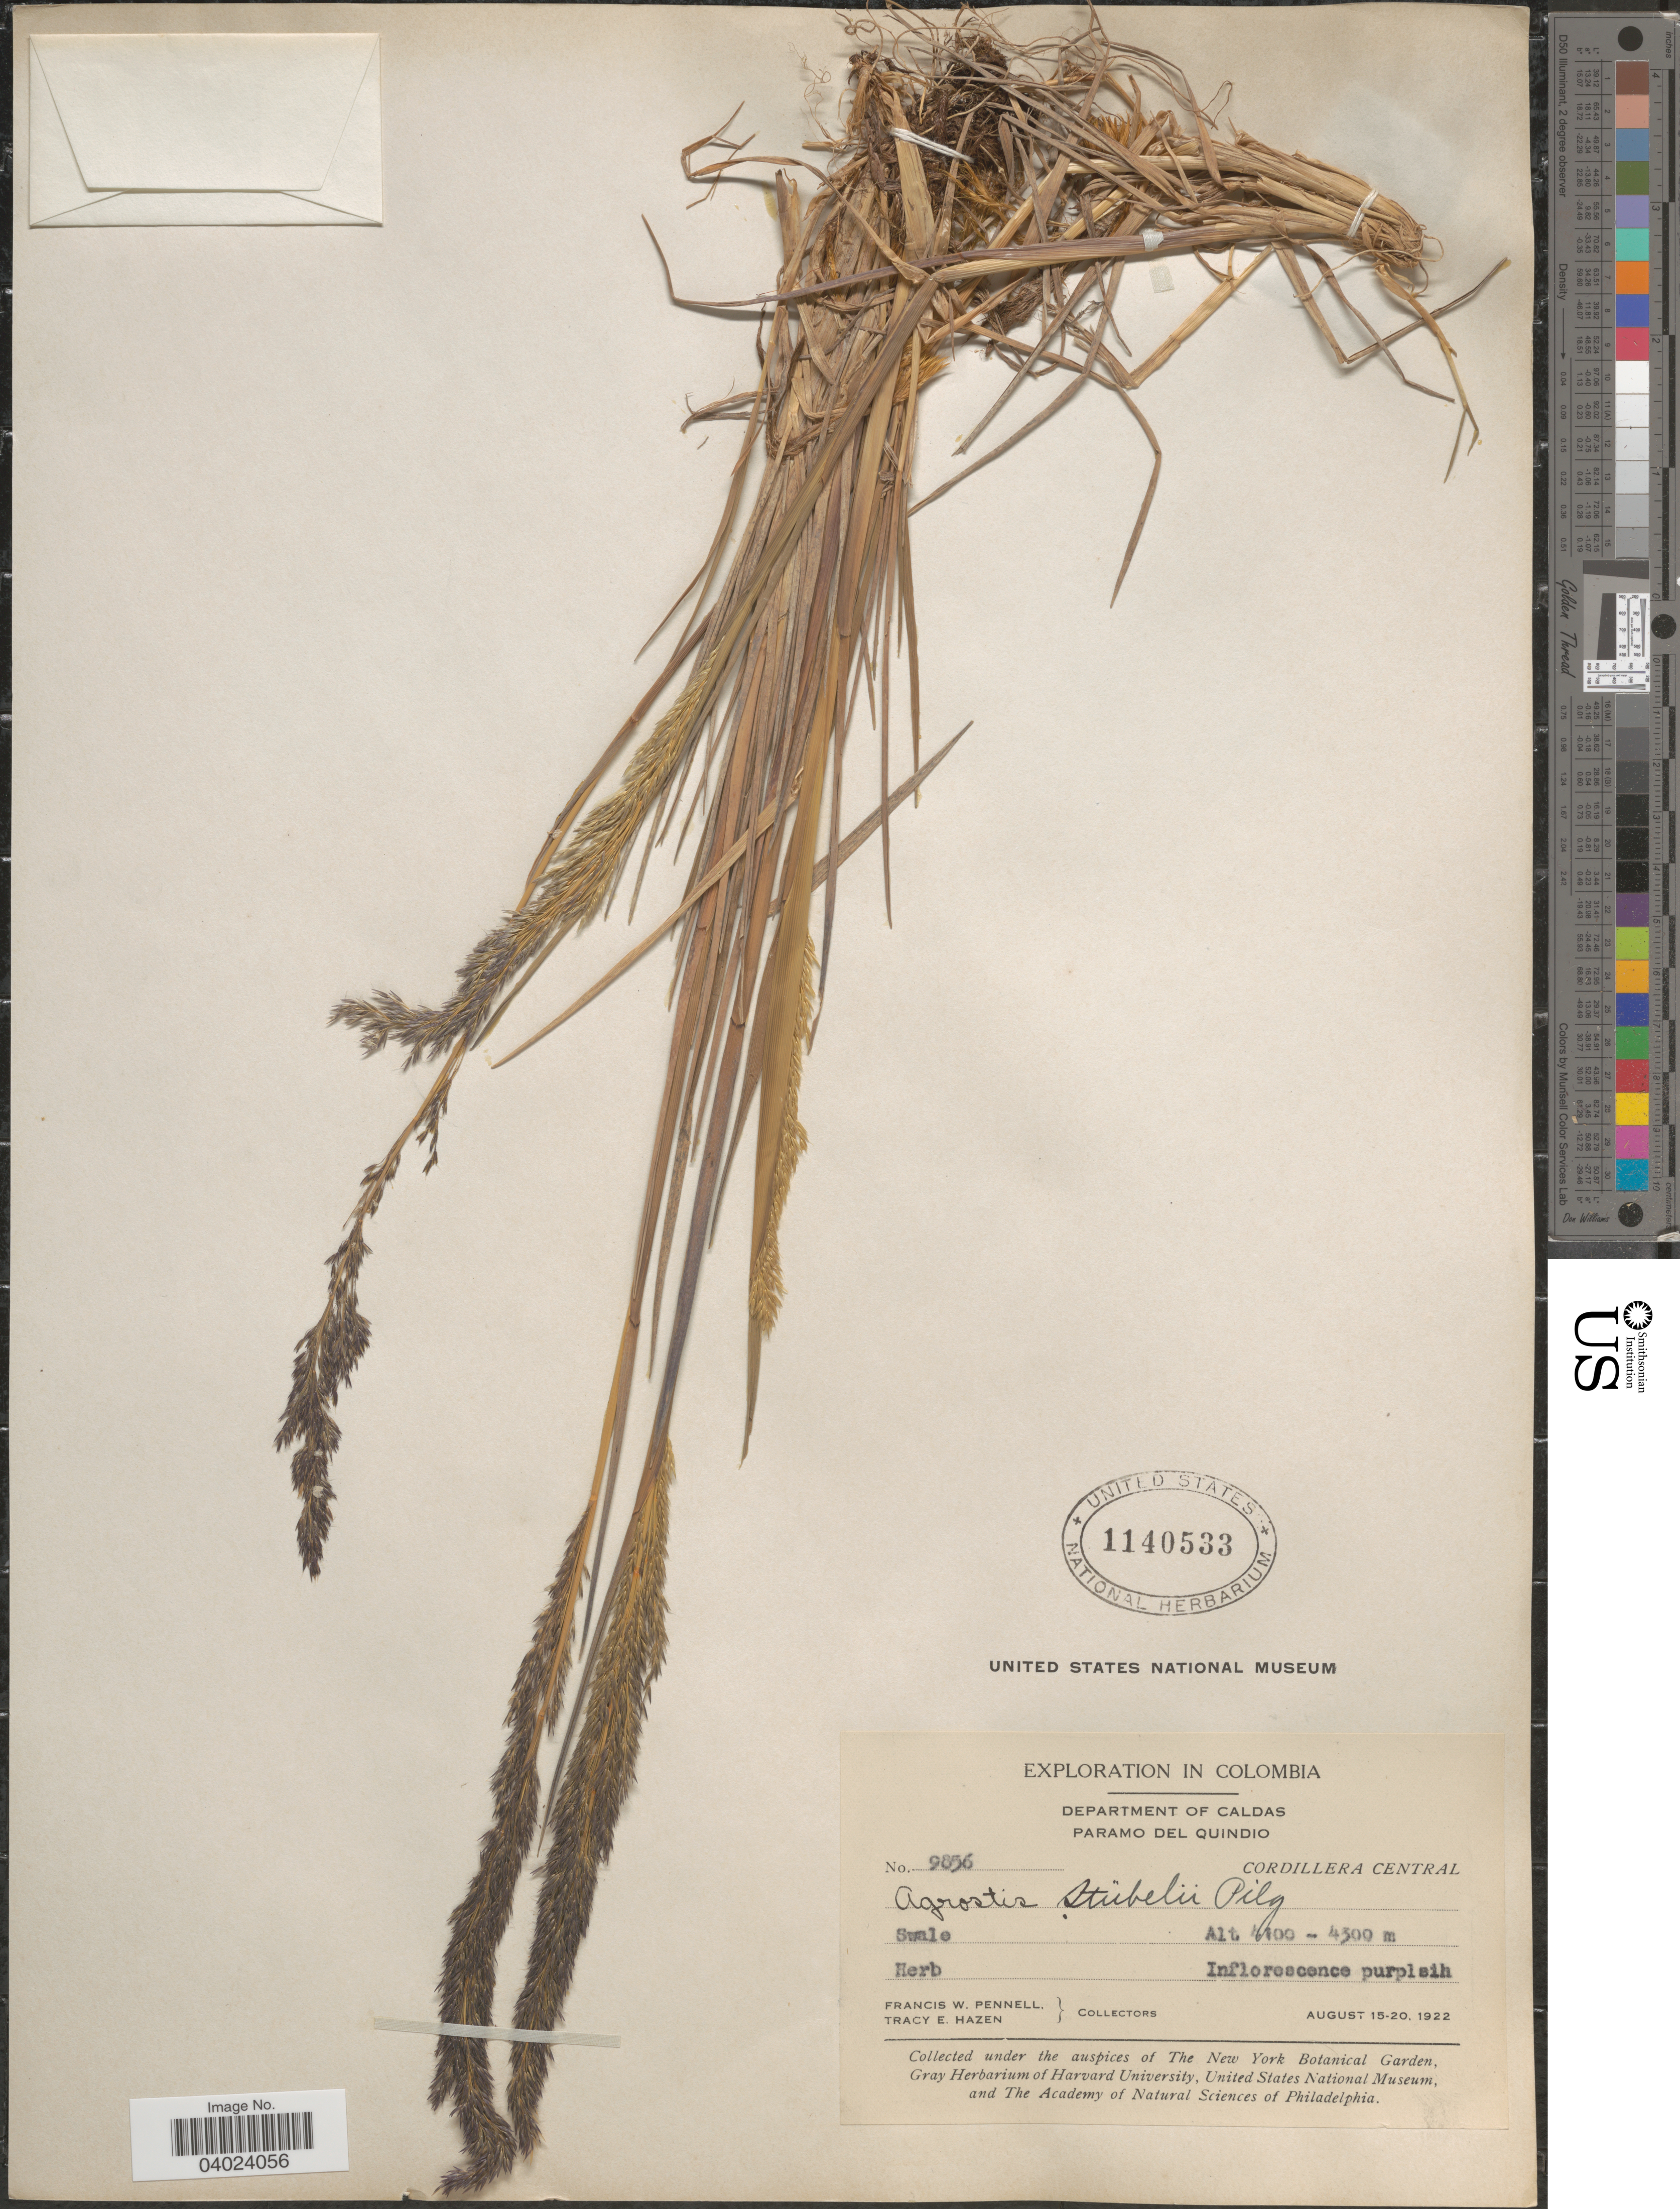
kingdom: Plantae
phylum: Tracheophyta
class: Liliopsida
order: Poales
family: Poaceae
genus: Agrostis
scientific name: Agrostis foliata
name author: Hook. f.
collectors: F. W. Pennell & T. E. Hazen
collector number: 9856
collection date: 1922-08-15/1922-08-20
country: Colombia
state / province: Caldas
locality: Department of Caldas. Paramo del Quindio. Cordillera Central.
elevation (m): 4100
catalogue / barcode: US 1140533